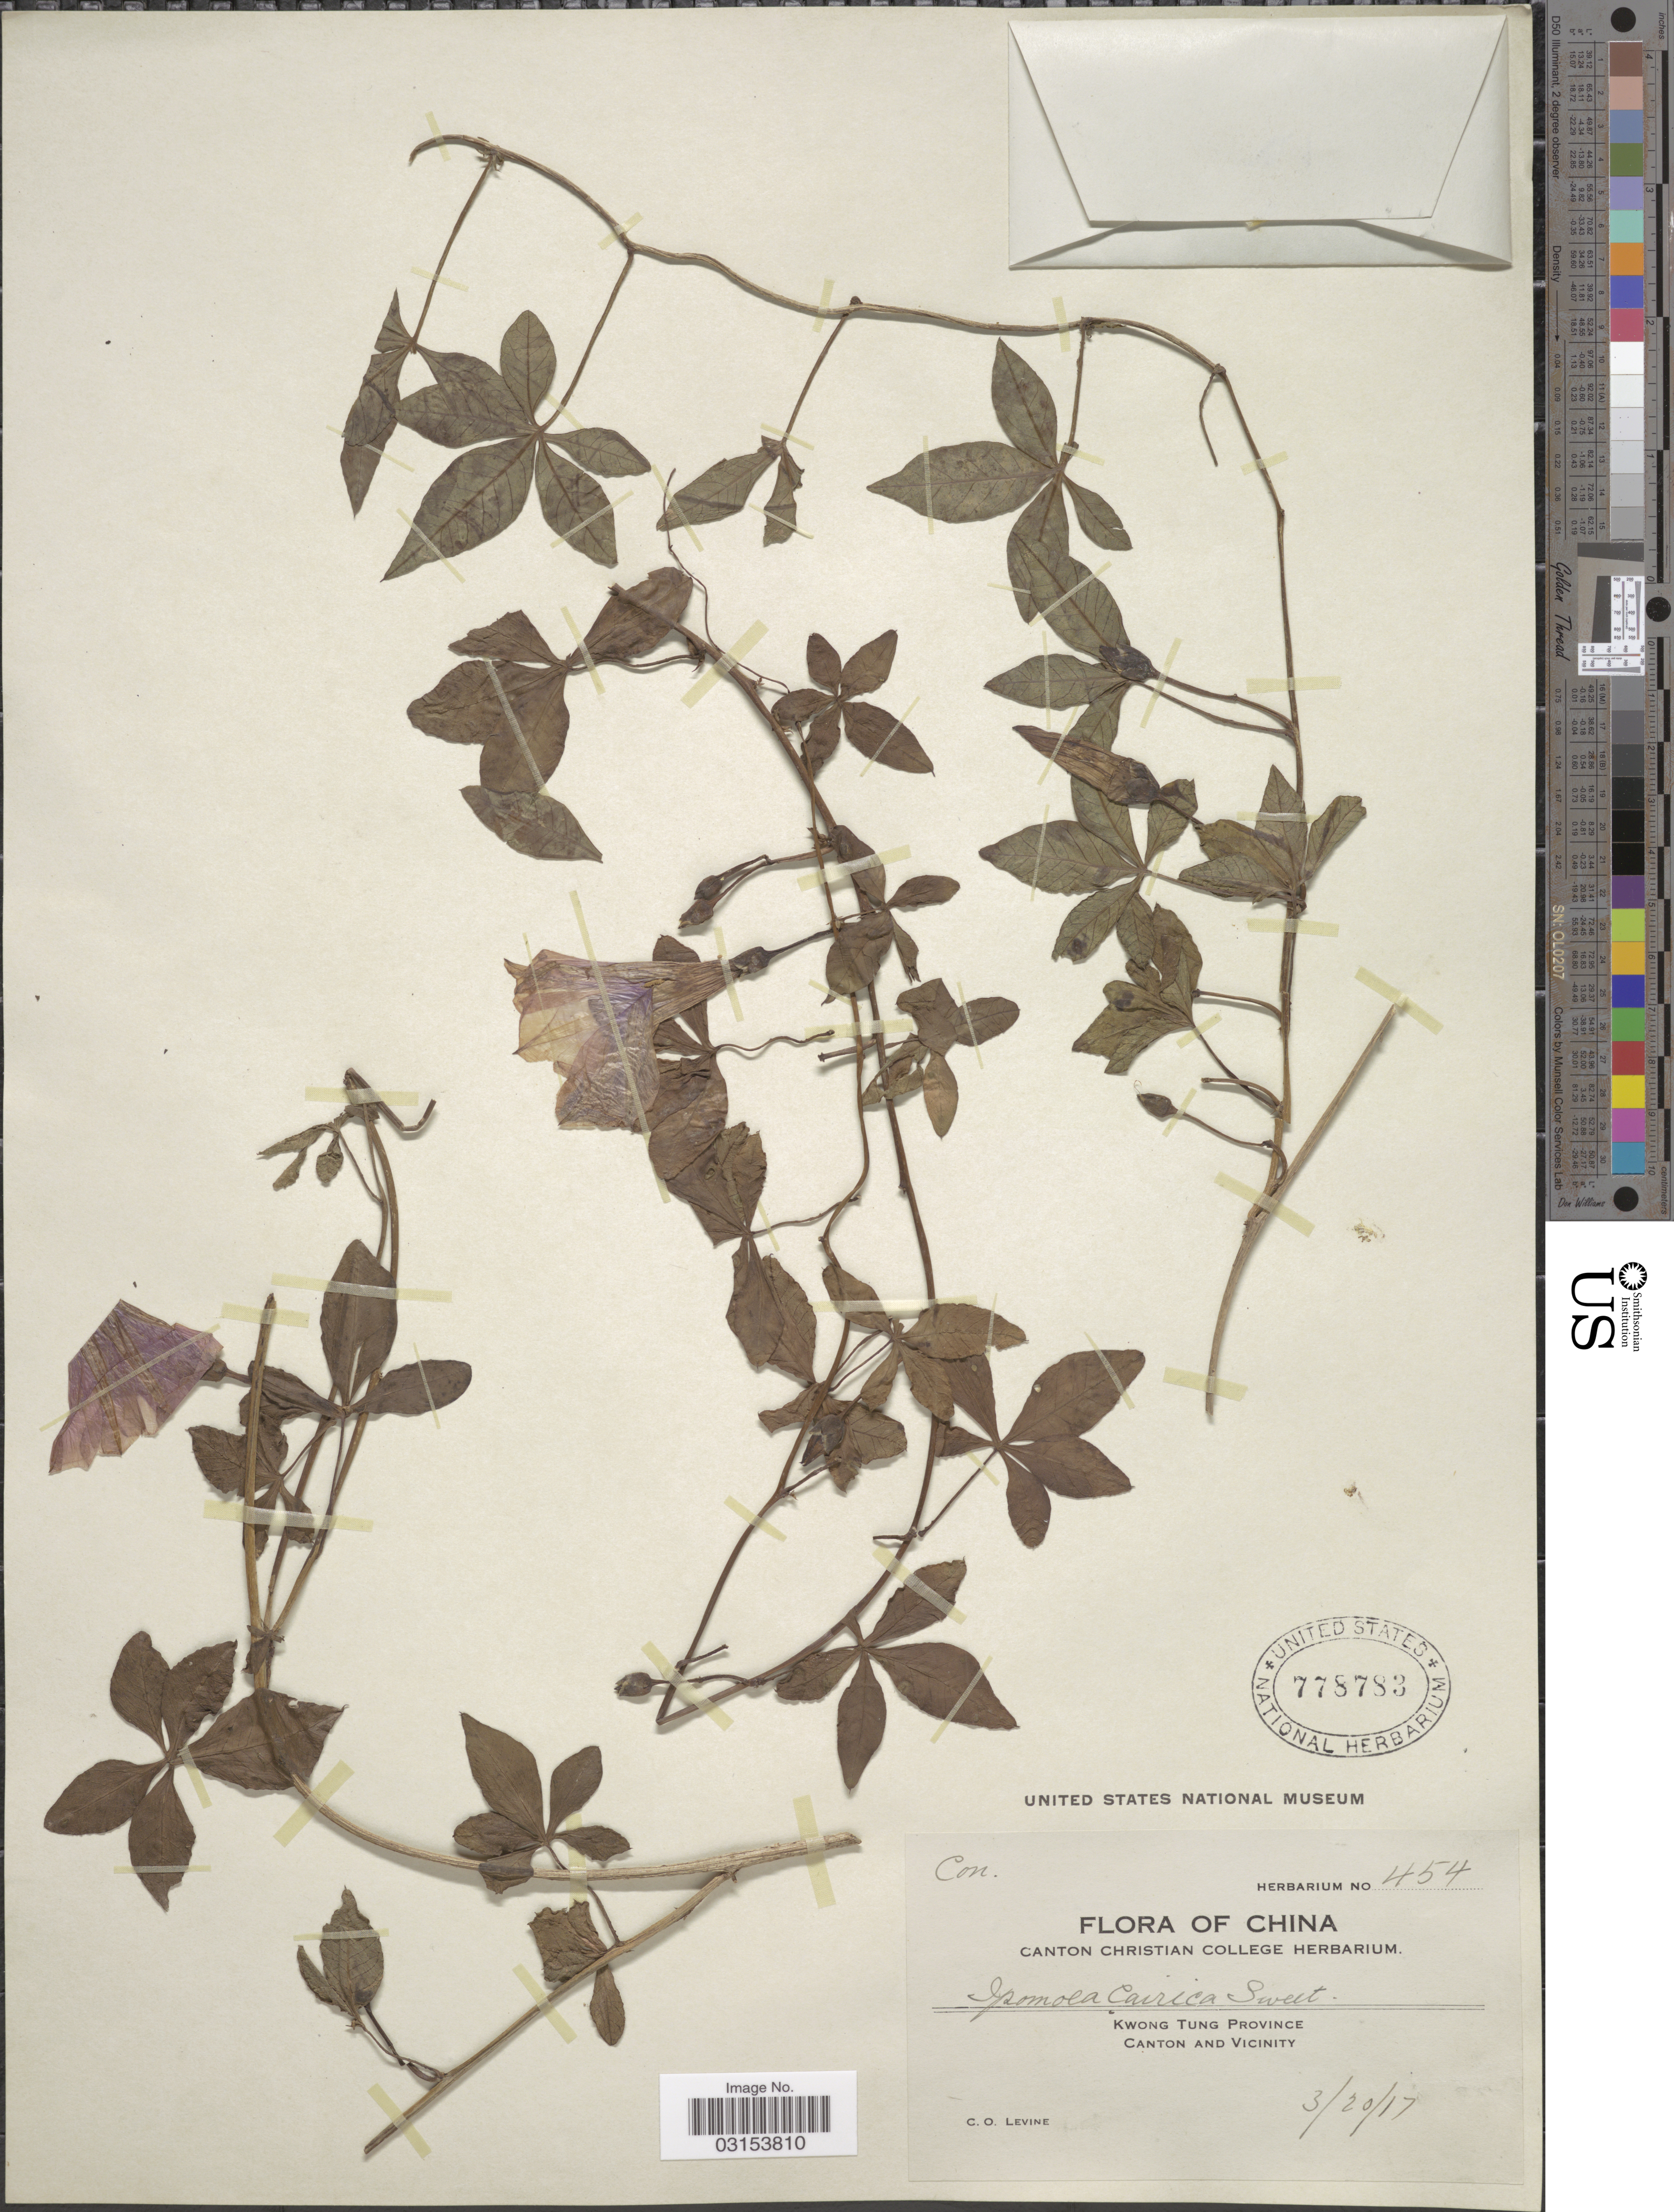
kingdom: Plantae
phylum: Tracheophyta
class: Magnoliopsida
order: Solanales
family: Convolvulaceae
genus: Ipomoea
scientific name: Ipomoea cairica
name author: (L.) Sweet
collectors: C. O. Levine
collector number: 454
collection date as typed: Transcribed d/m/y: 20/3/17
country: China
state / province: Guangdong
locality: Kwong Tung Province Canton and Vicinity.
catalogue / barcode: US 778783